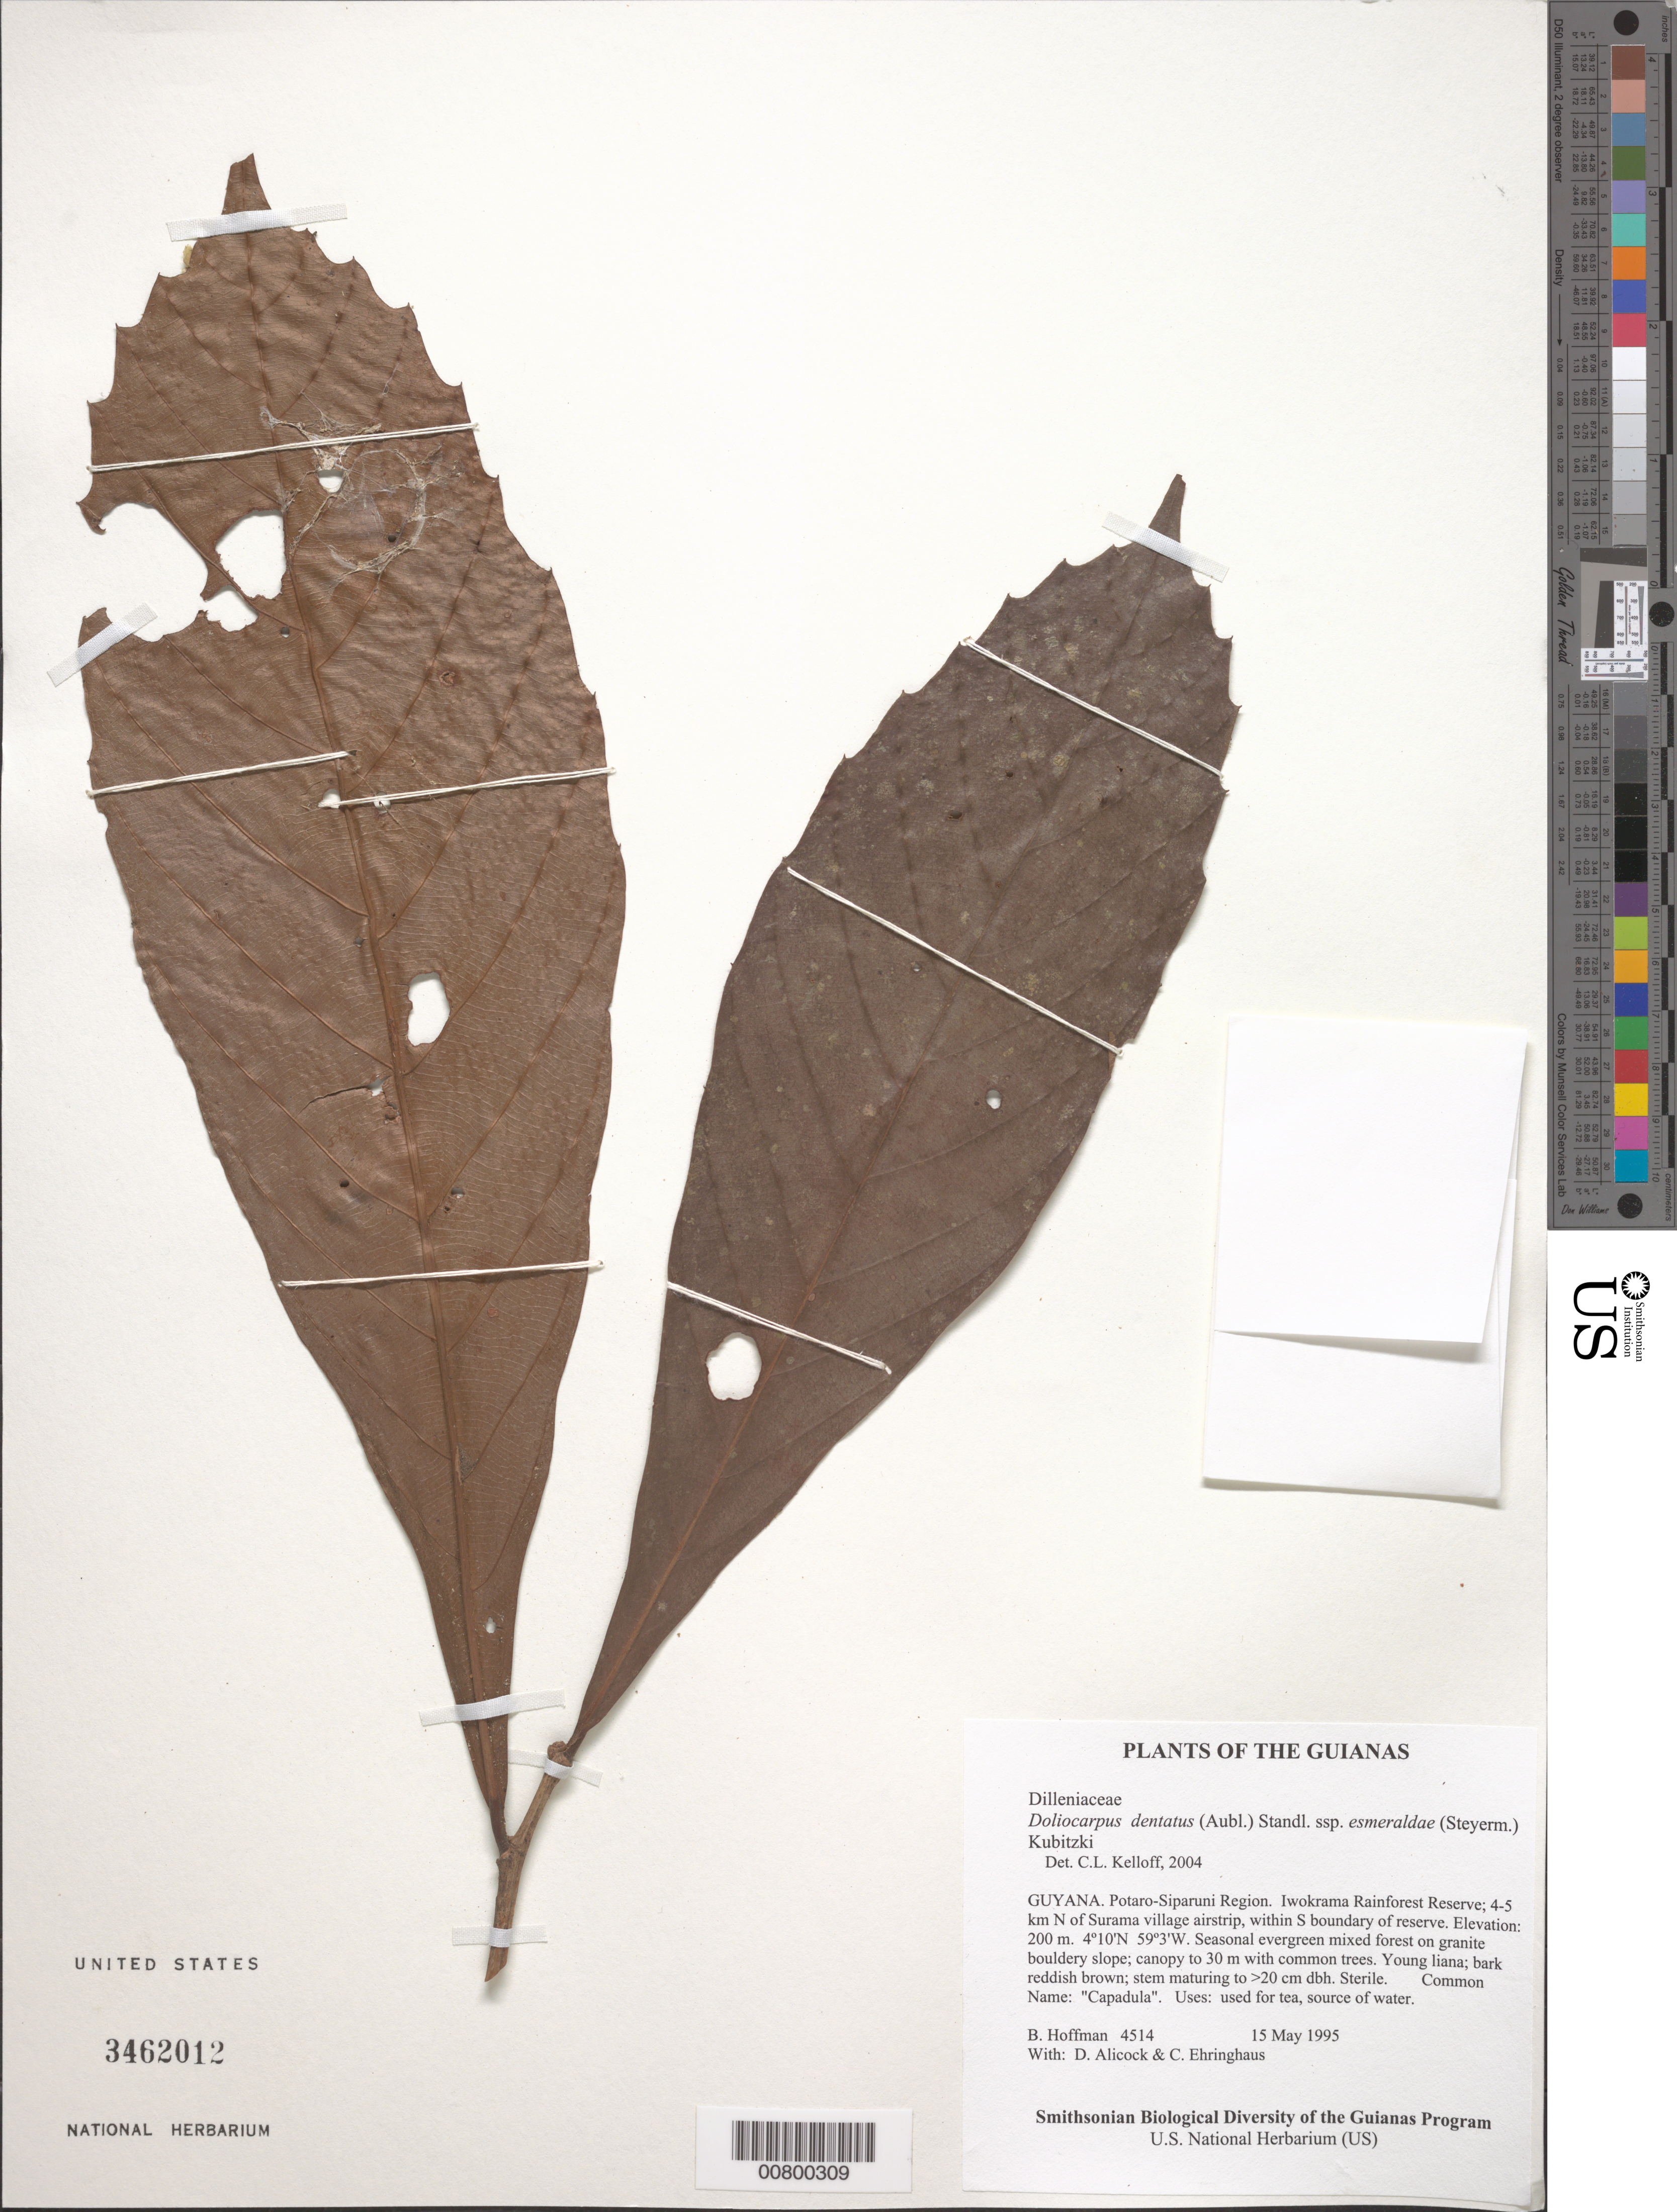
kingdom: Plantae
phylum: Tracheophyta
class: Magnoliopsida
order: Dilleniales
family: Dilleniaceae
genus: Doliocarpus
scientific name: Doliocarpus guianensis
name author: (Aubl.) Gilg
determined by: Victor Longhi Monzoli, João, (BRAZIL)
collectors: B. Hoffman, D. Allicock & C. Ehringhaus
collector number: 4514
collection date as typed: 15 May 1995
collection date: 1995-05-15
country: Guyana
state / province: Potaro-Siparuni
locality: Iwokrama Rainforest Reserve; 4-5 km N of Surama village airstrip, within S boundary of reserve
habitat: Seasonal evergreen mixed forest on granite bouldery slope; canopy to 30 m with common trees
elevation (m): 200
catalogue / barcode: US 3462012